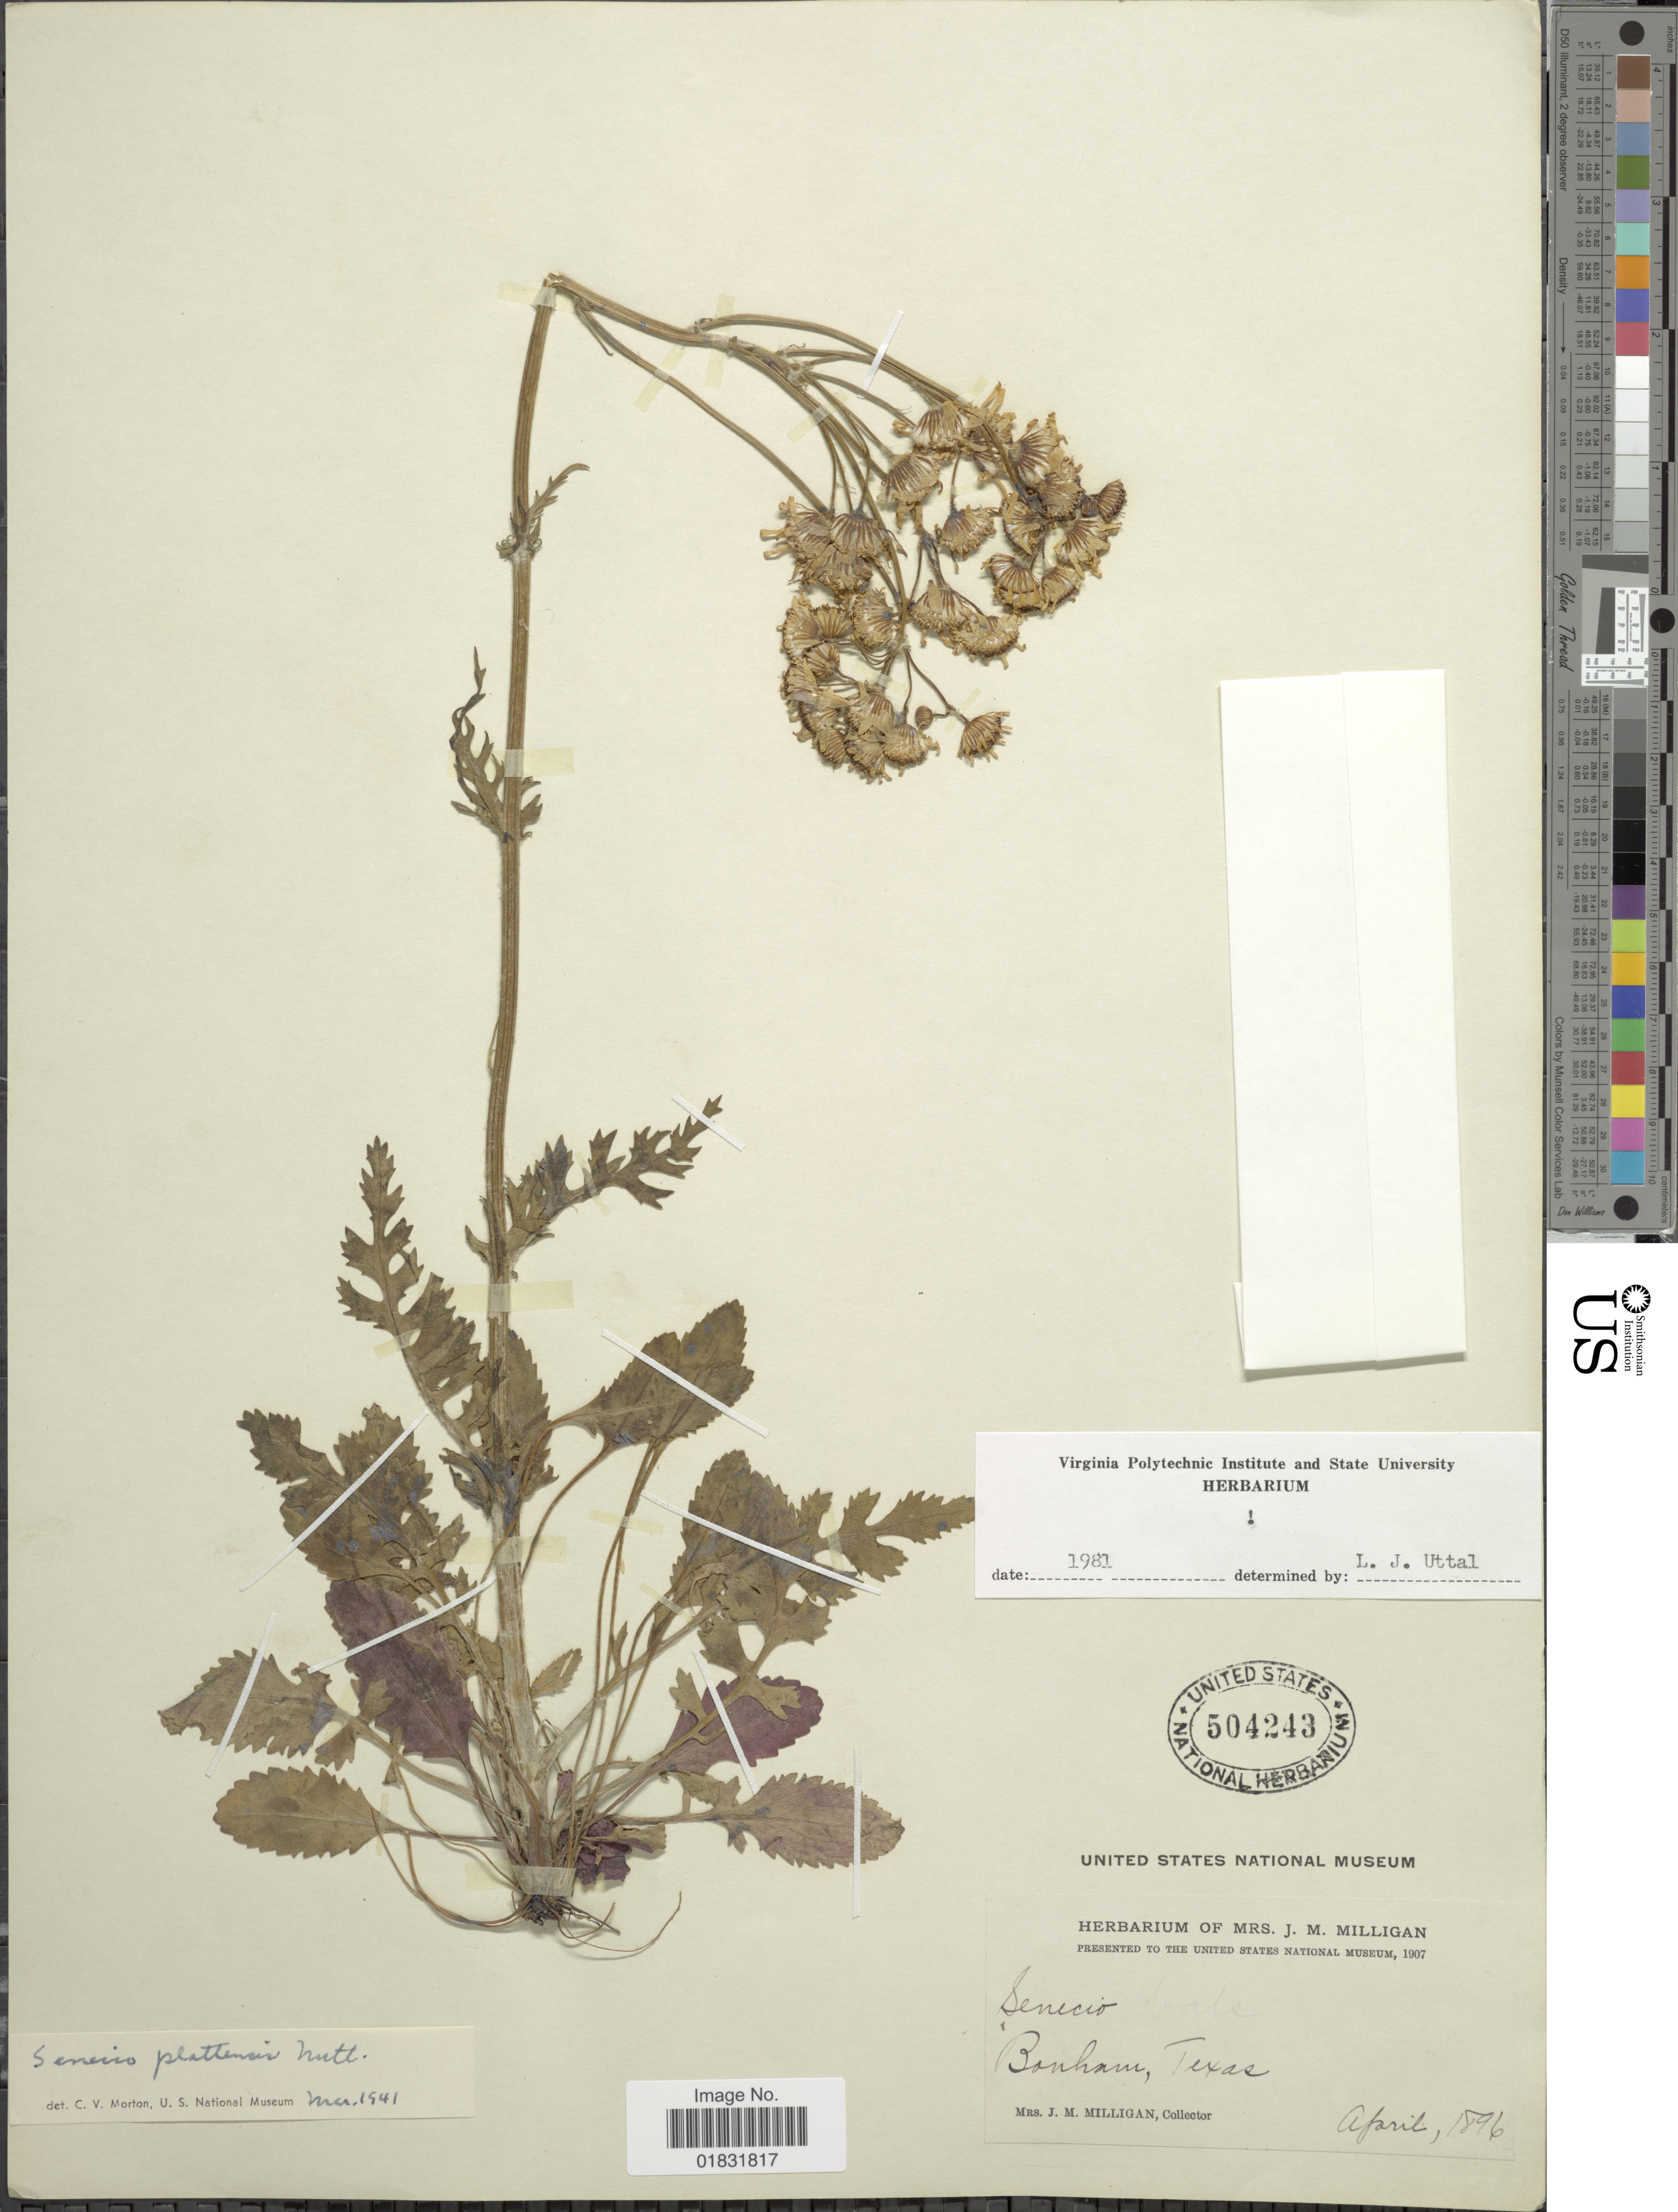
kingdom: Plantae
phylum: Tracheophyta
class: Magnoliopsida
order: Asterales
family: Asteraceae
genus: Packera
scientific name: Packera plattensis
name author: W.A. Weber & Á. Löve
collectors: J. M. Milligan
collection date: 1896-04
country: United States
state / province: Texas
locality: Bonham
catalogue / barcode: US 504243